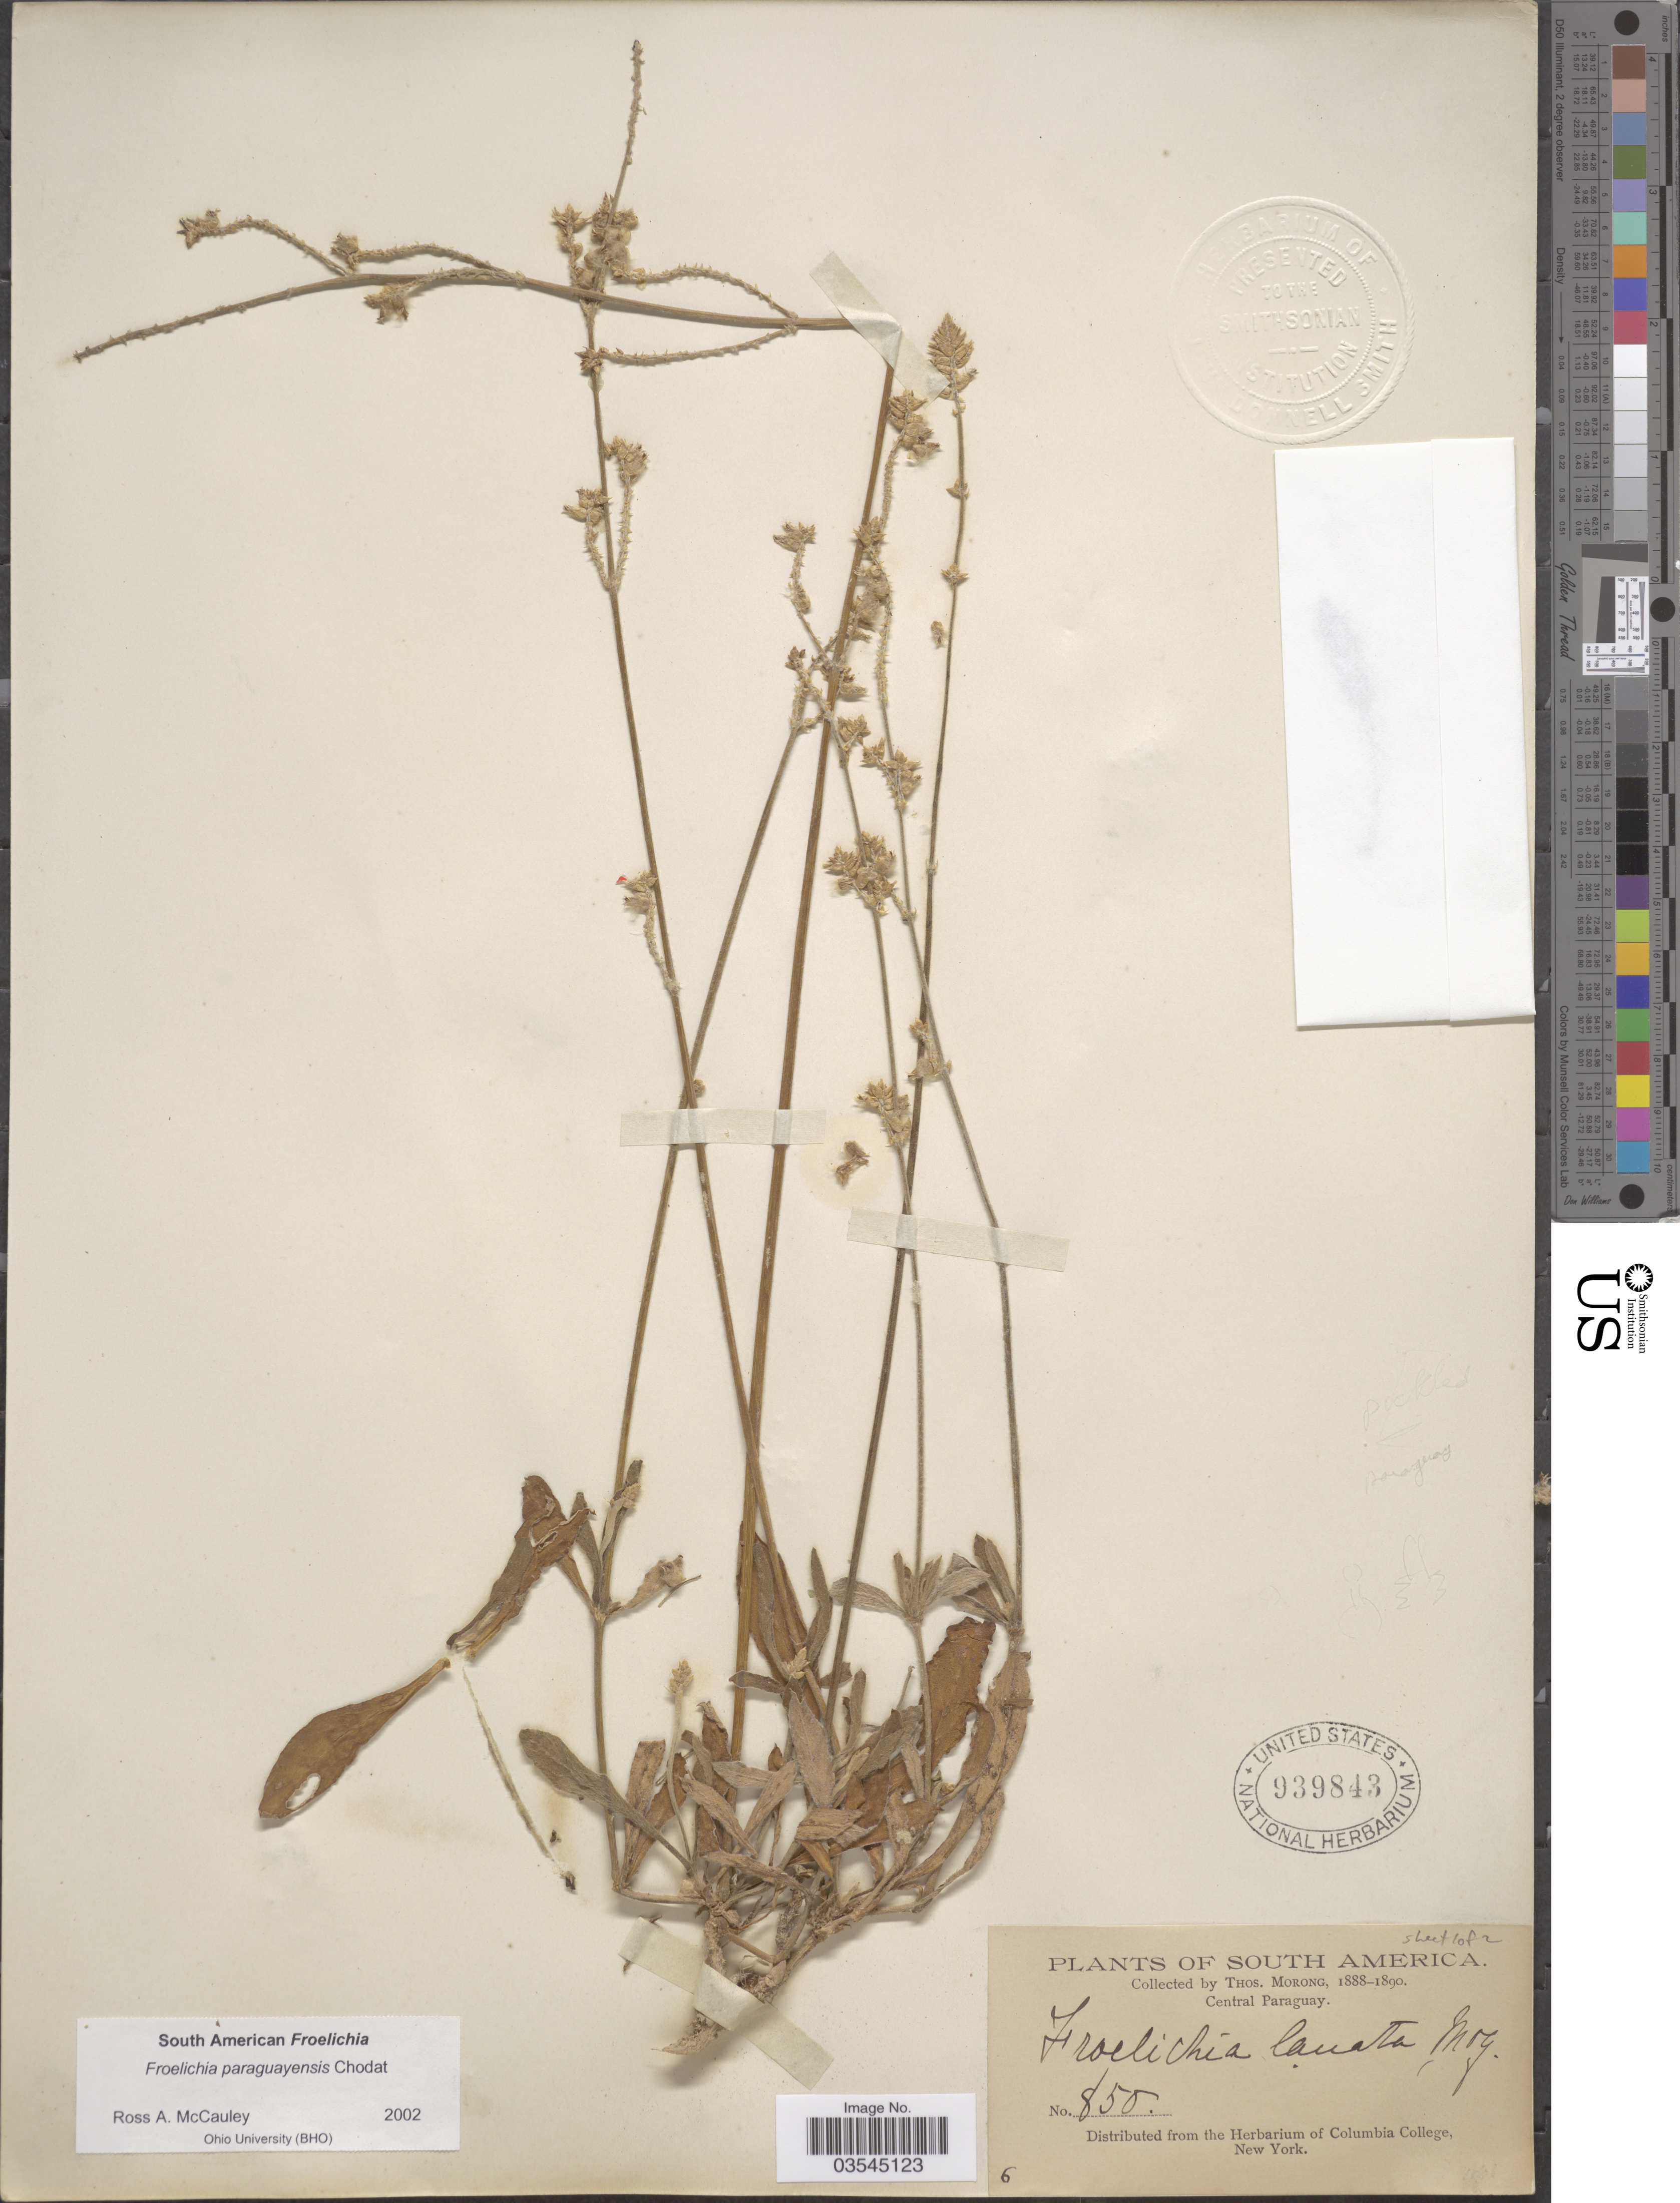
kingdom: Plantae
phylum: Tracheophyta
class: Magnoliopsida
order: Caryophyllales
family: Amaranthaceae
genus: Froelichia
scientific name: Froelichia paraguayensis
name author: Chodat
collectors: ex herb. T. Morong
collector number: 850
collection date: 1888/1890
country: Paraguay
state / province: Central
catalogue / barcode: US 939843